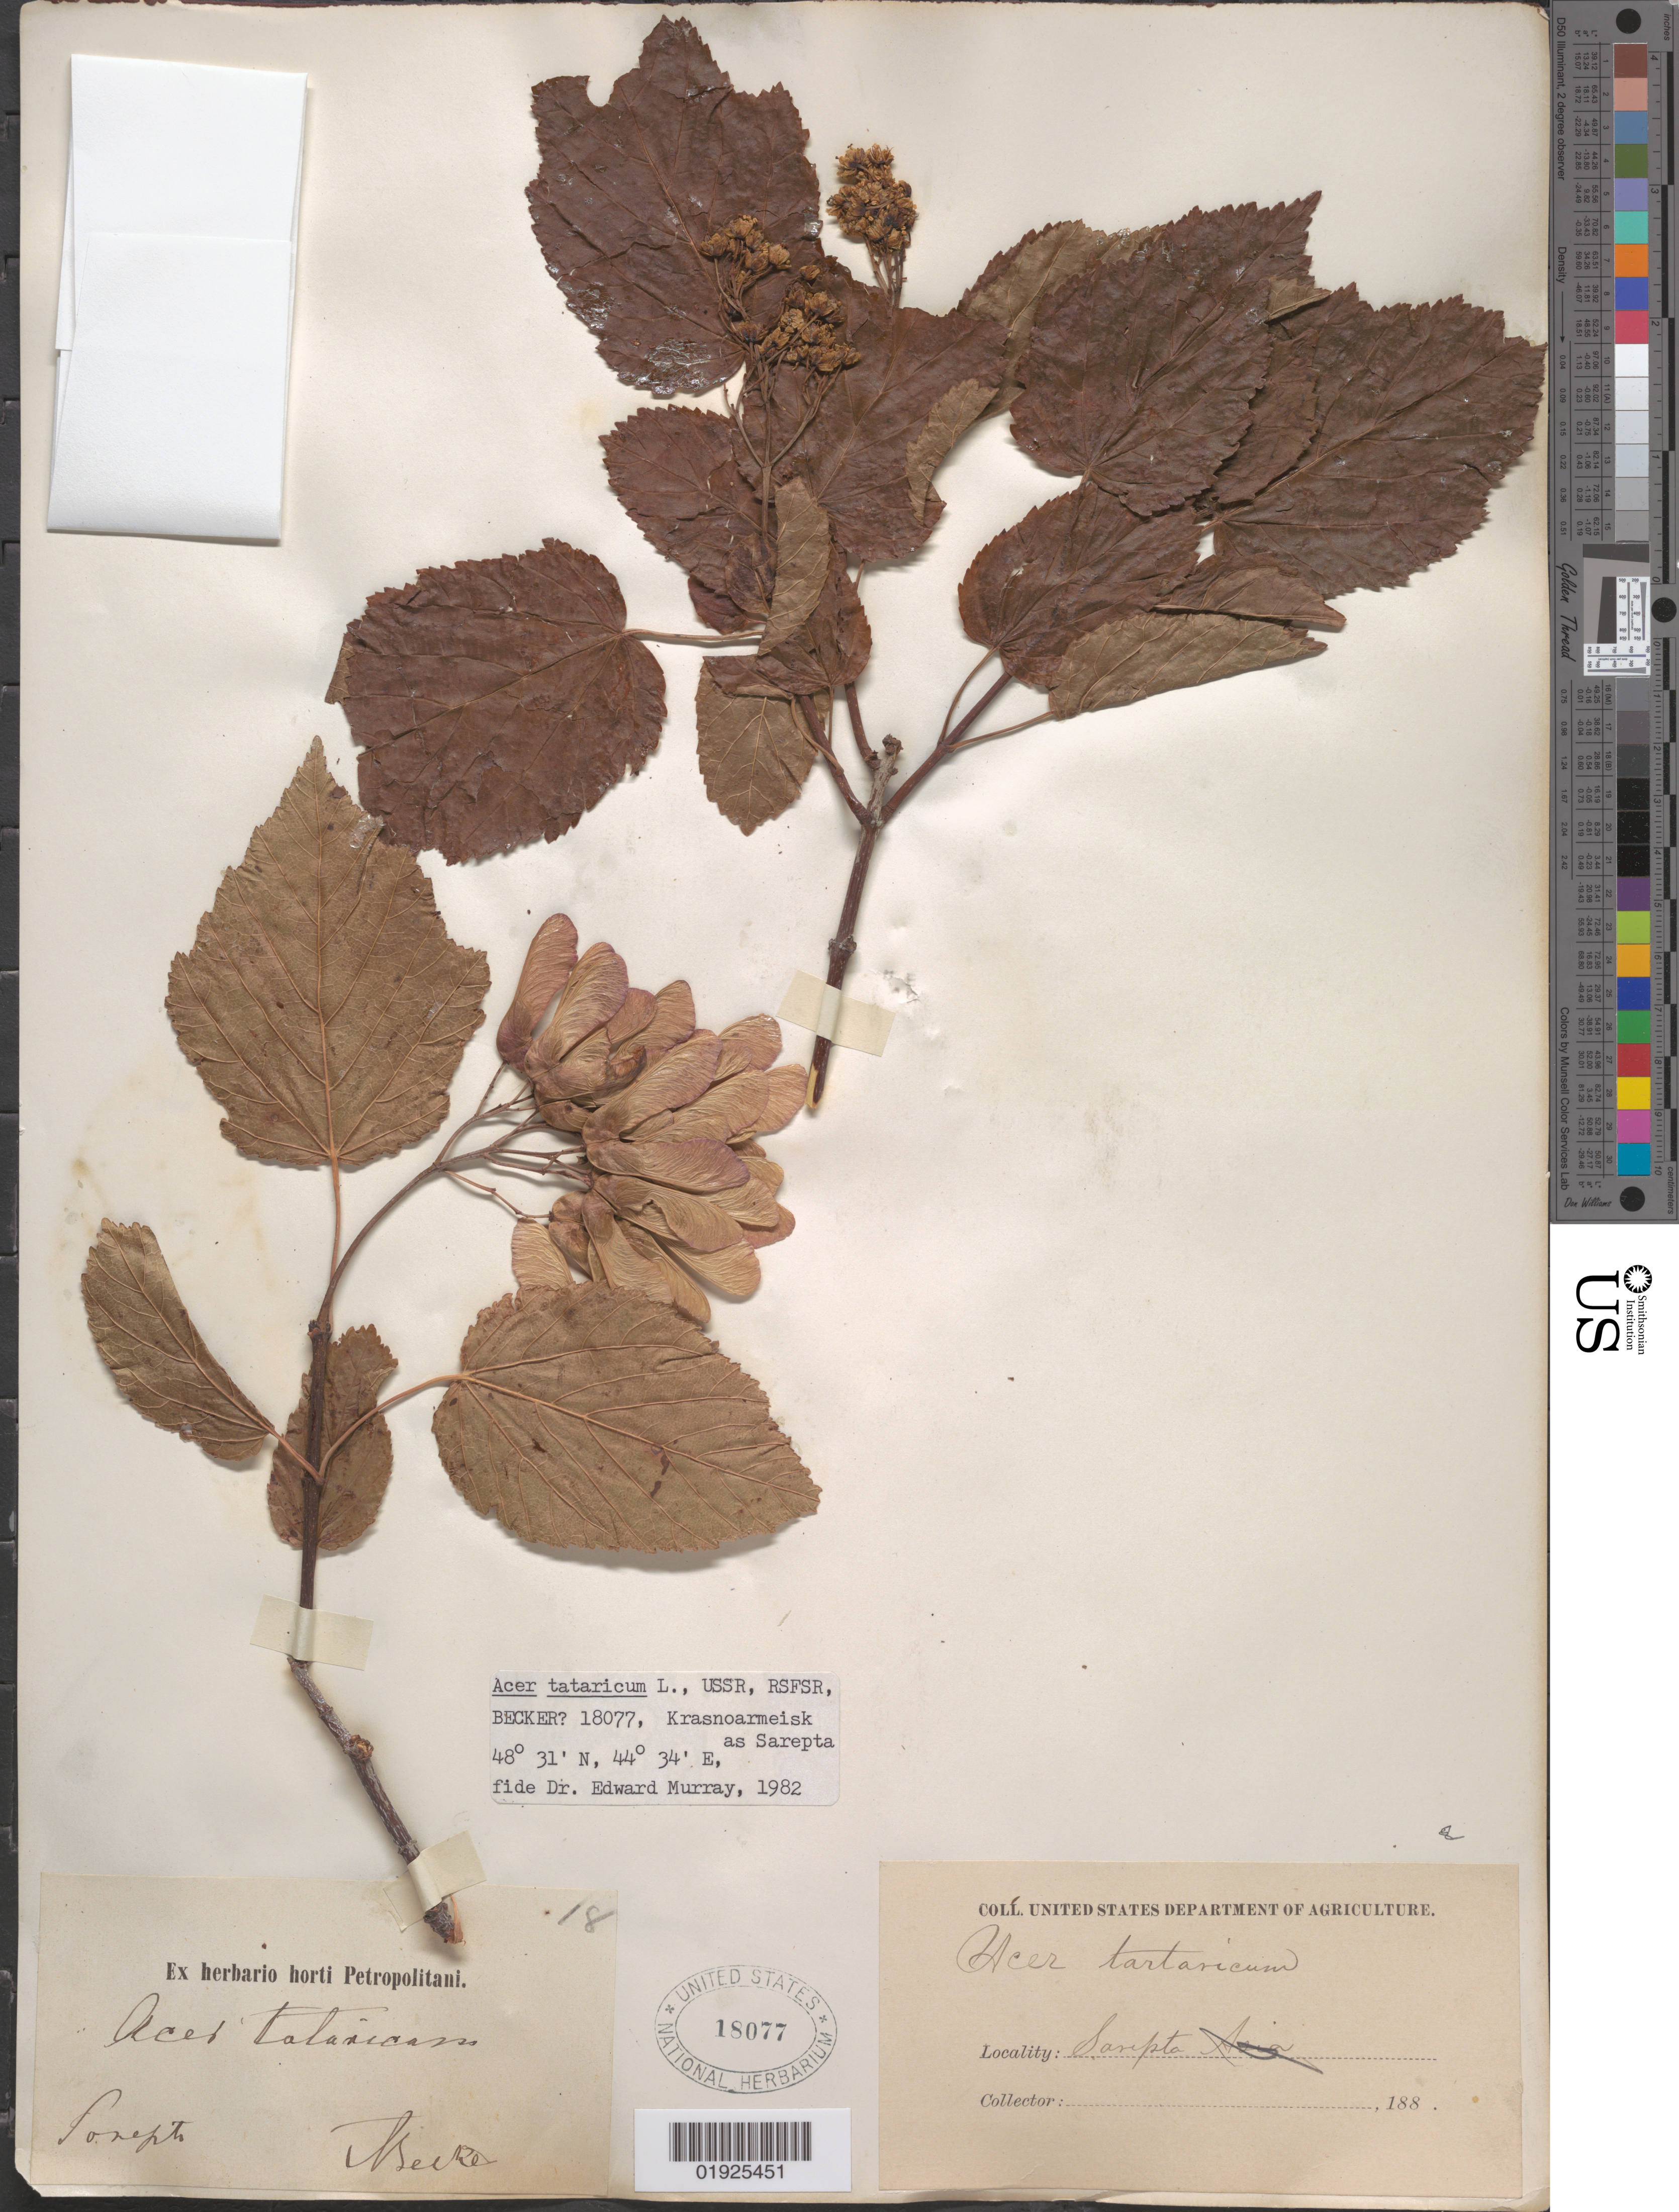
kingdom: Plantae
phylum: Tracheophyta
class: Magnoliopsida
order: Sapindales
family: Sapindaceae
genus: Acer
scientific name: Acer tataricum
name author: L.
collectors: A. K. Becker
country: Russian Federation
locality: Sarepta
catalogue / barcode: US 18077